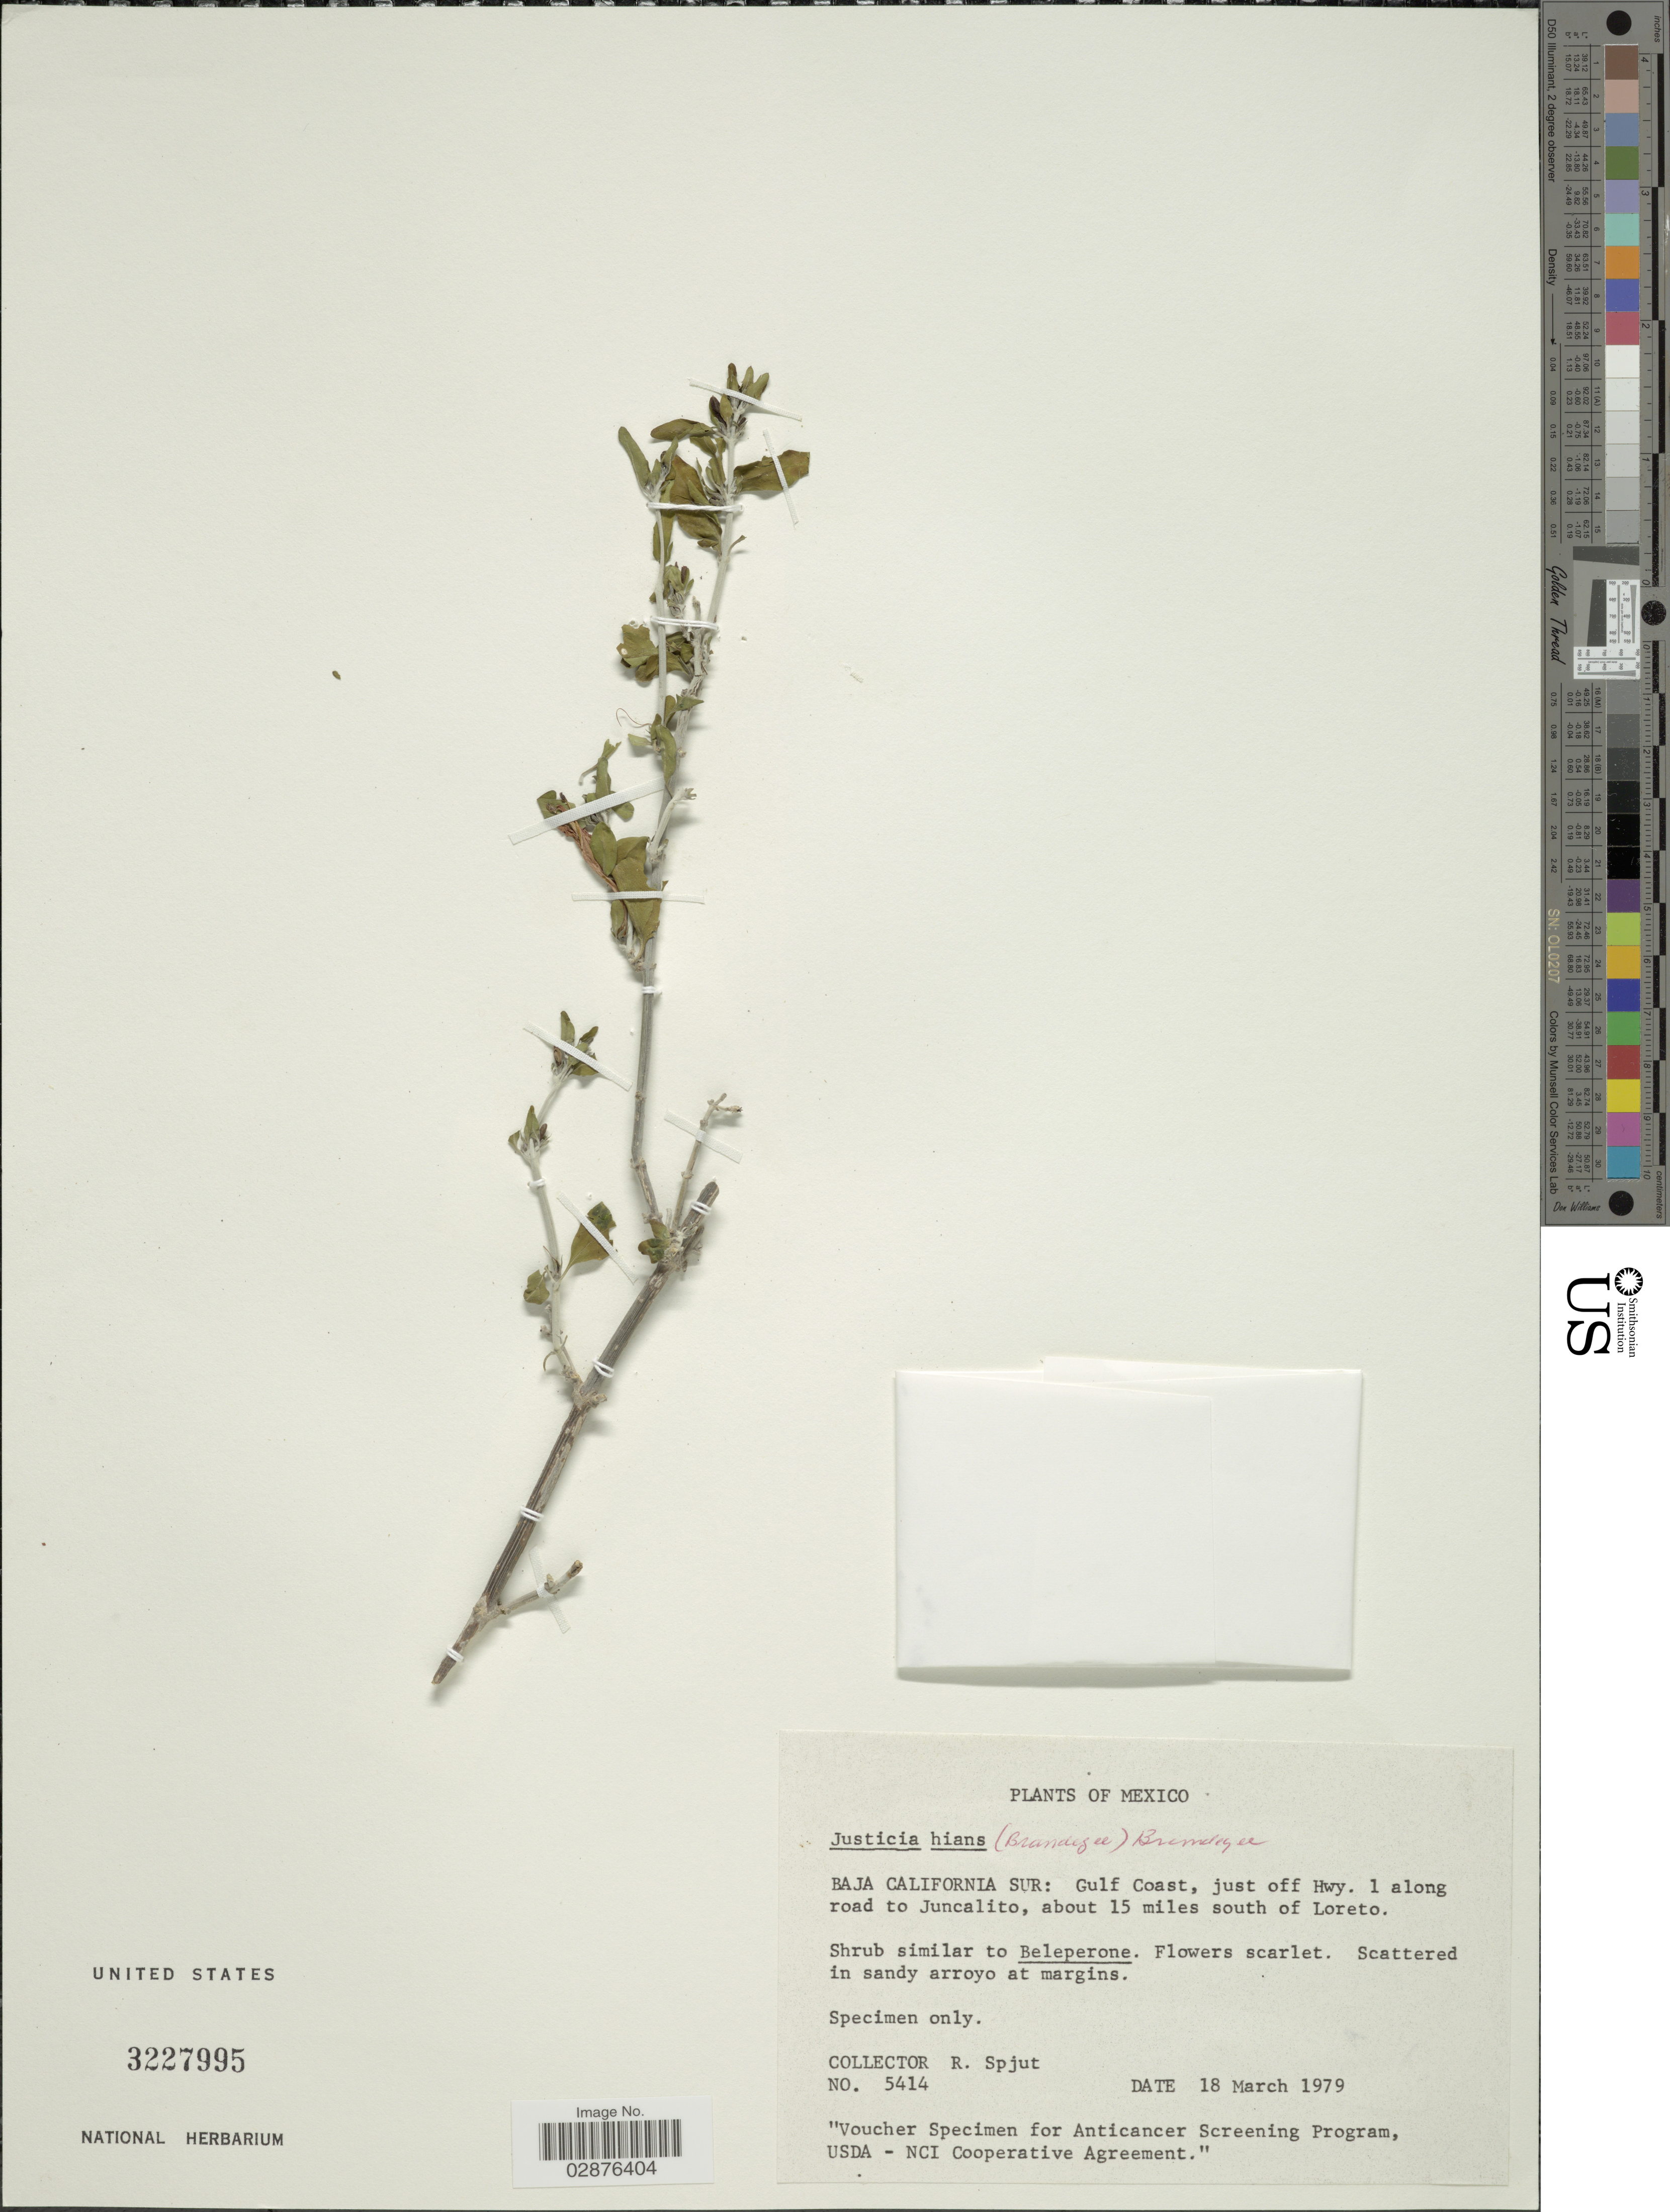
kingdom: Plantae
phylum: Tracheophyta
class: Magnoliopsida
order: Lamiales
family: Acanthaceae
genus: Justicia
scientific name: Justicia hians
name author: (Brandegee) Brandegee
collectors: R. Spjut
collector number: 5414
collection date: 1979-03-18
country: Mexico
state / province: Baja California Sur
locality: Gulf Coast, just off Hwy. 1 along road to Juncalito, about 15 miles south of Loreto.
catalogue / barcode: US 3227995